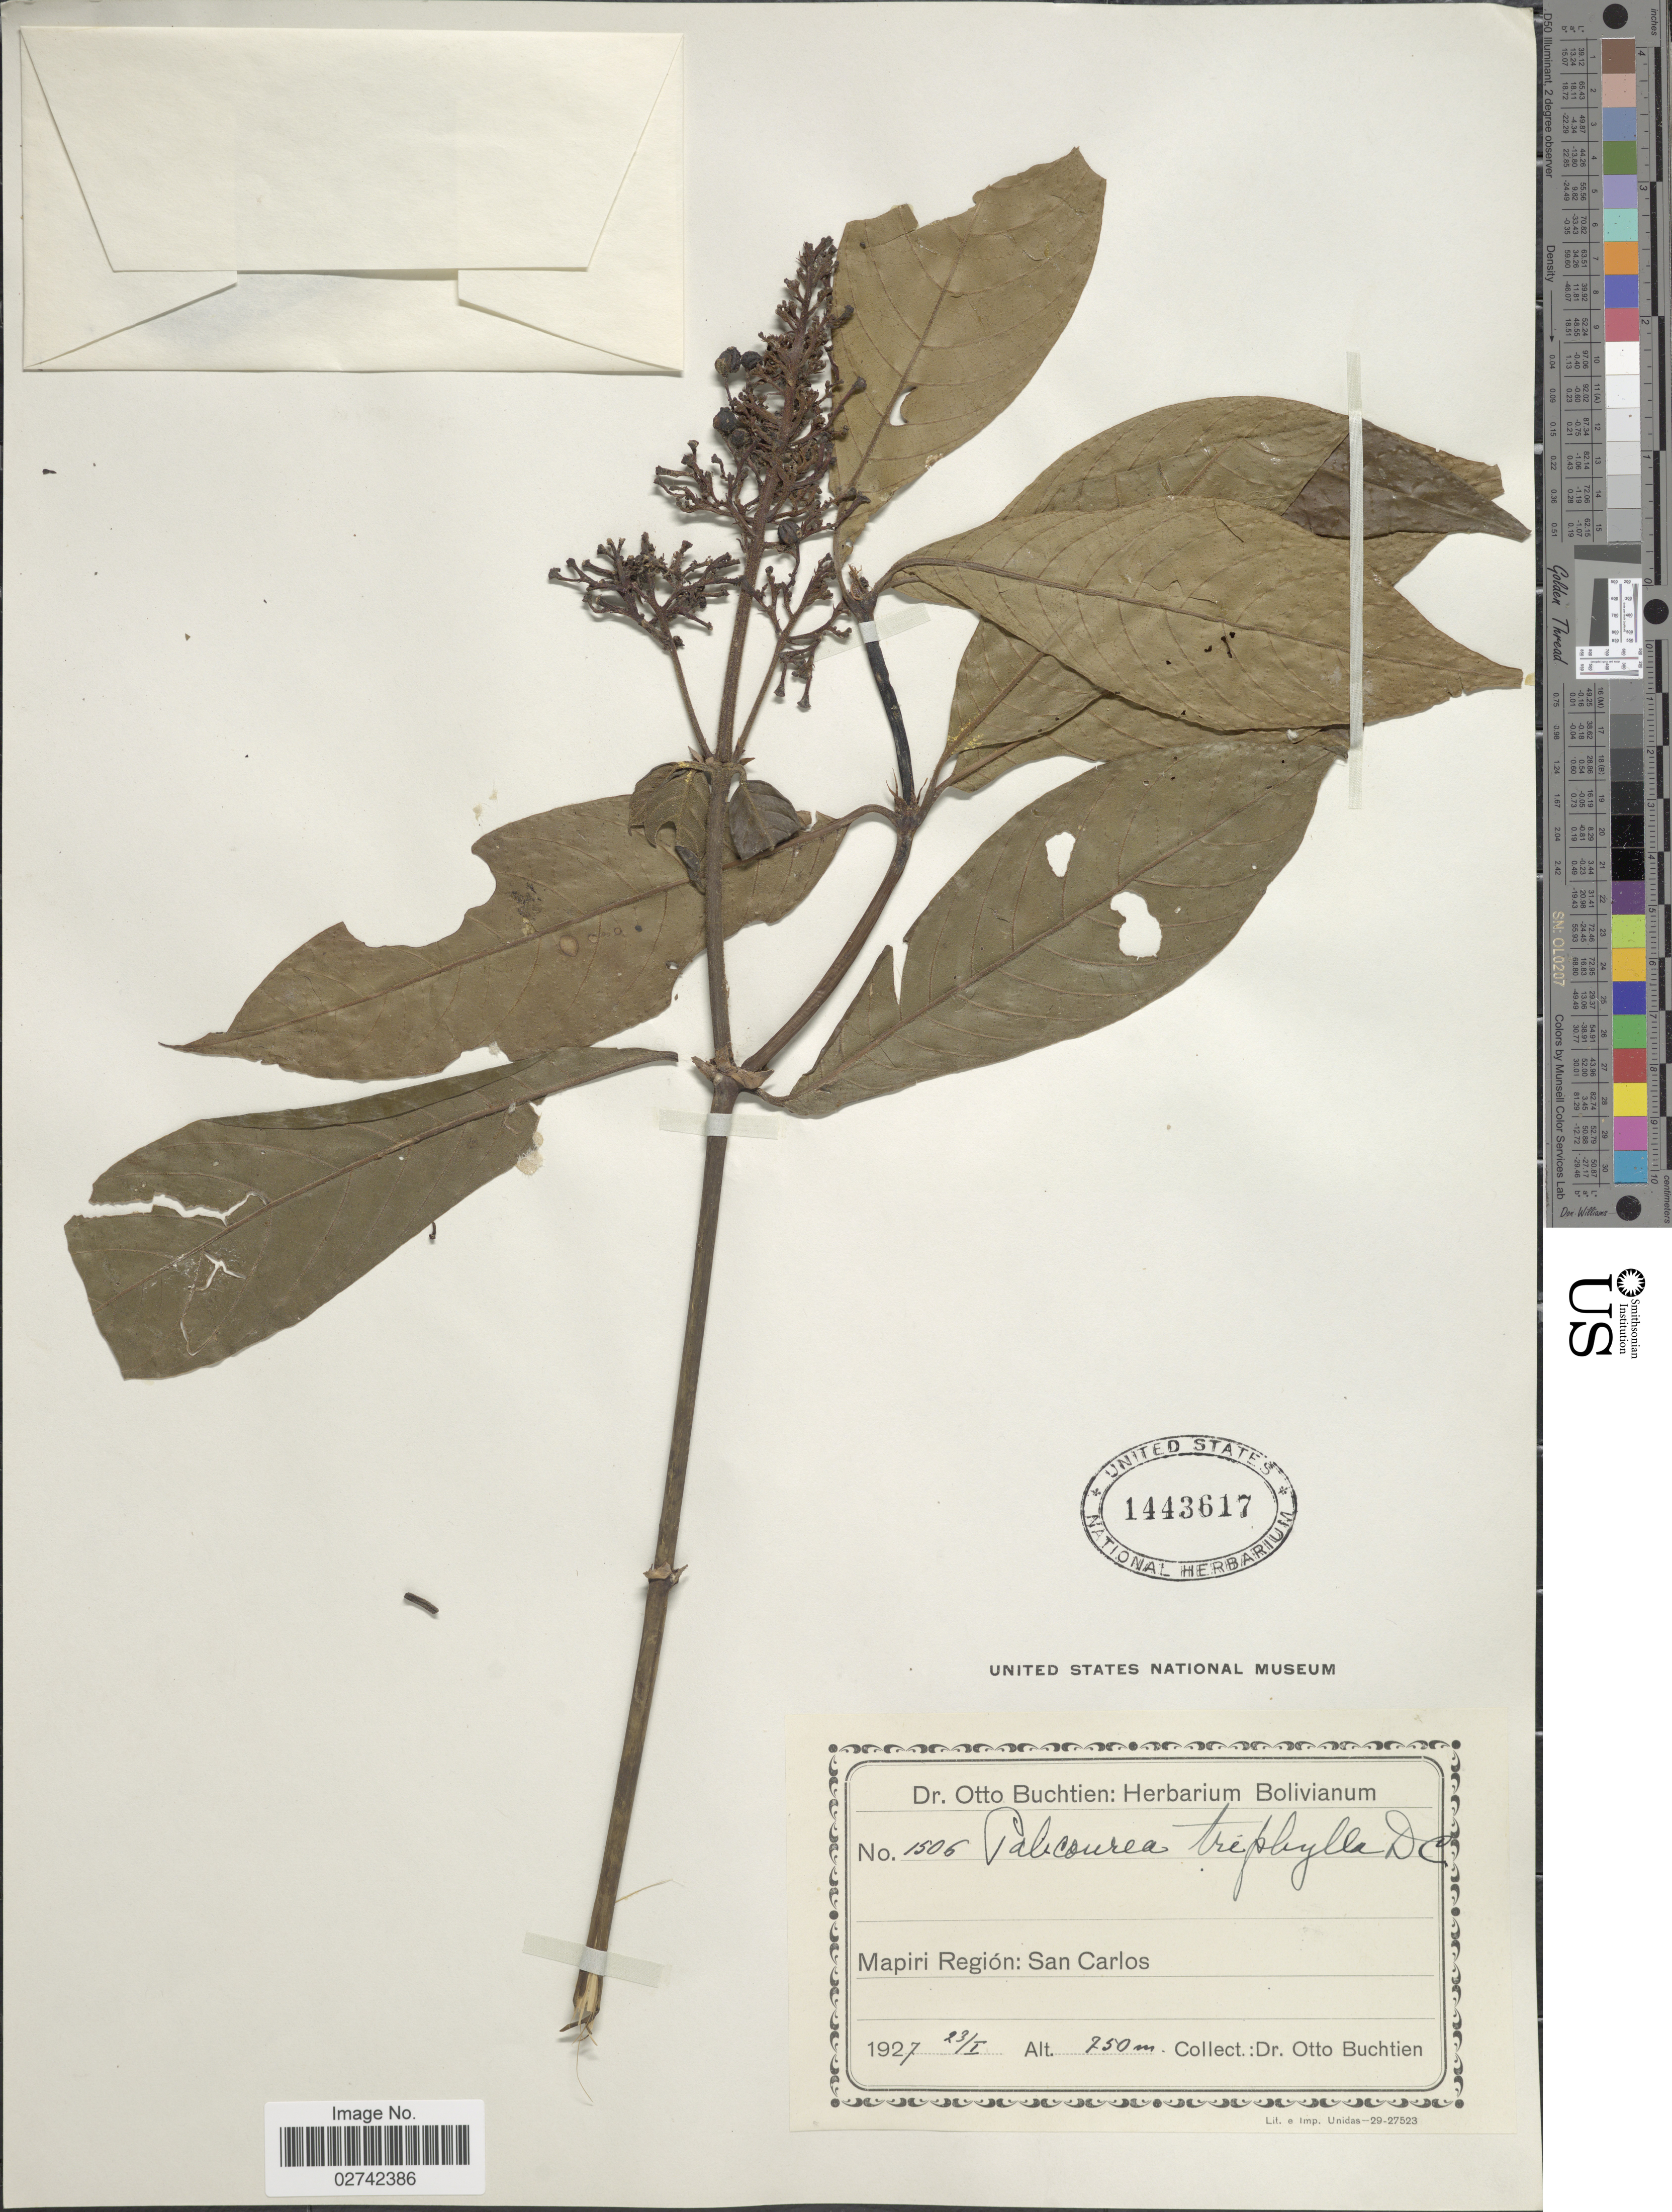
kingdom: Plantae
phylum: Tracheophyta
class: Magnoliopsida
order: Gentianales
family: Rubiaceae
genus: Palicourea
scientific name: Palicourea triphylla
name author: DC.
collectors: O. Buchtien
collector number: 1506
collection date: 1927-01-23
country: Bolivia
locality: Mapiri Region: San Carlos.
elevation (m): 750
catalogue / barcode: US 1443617